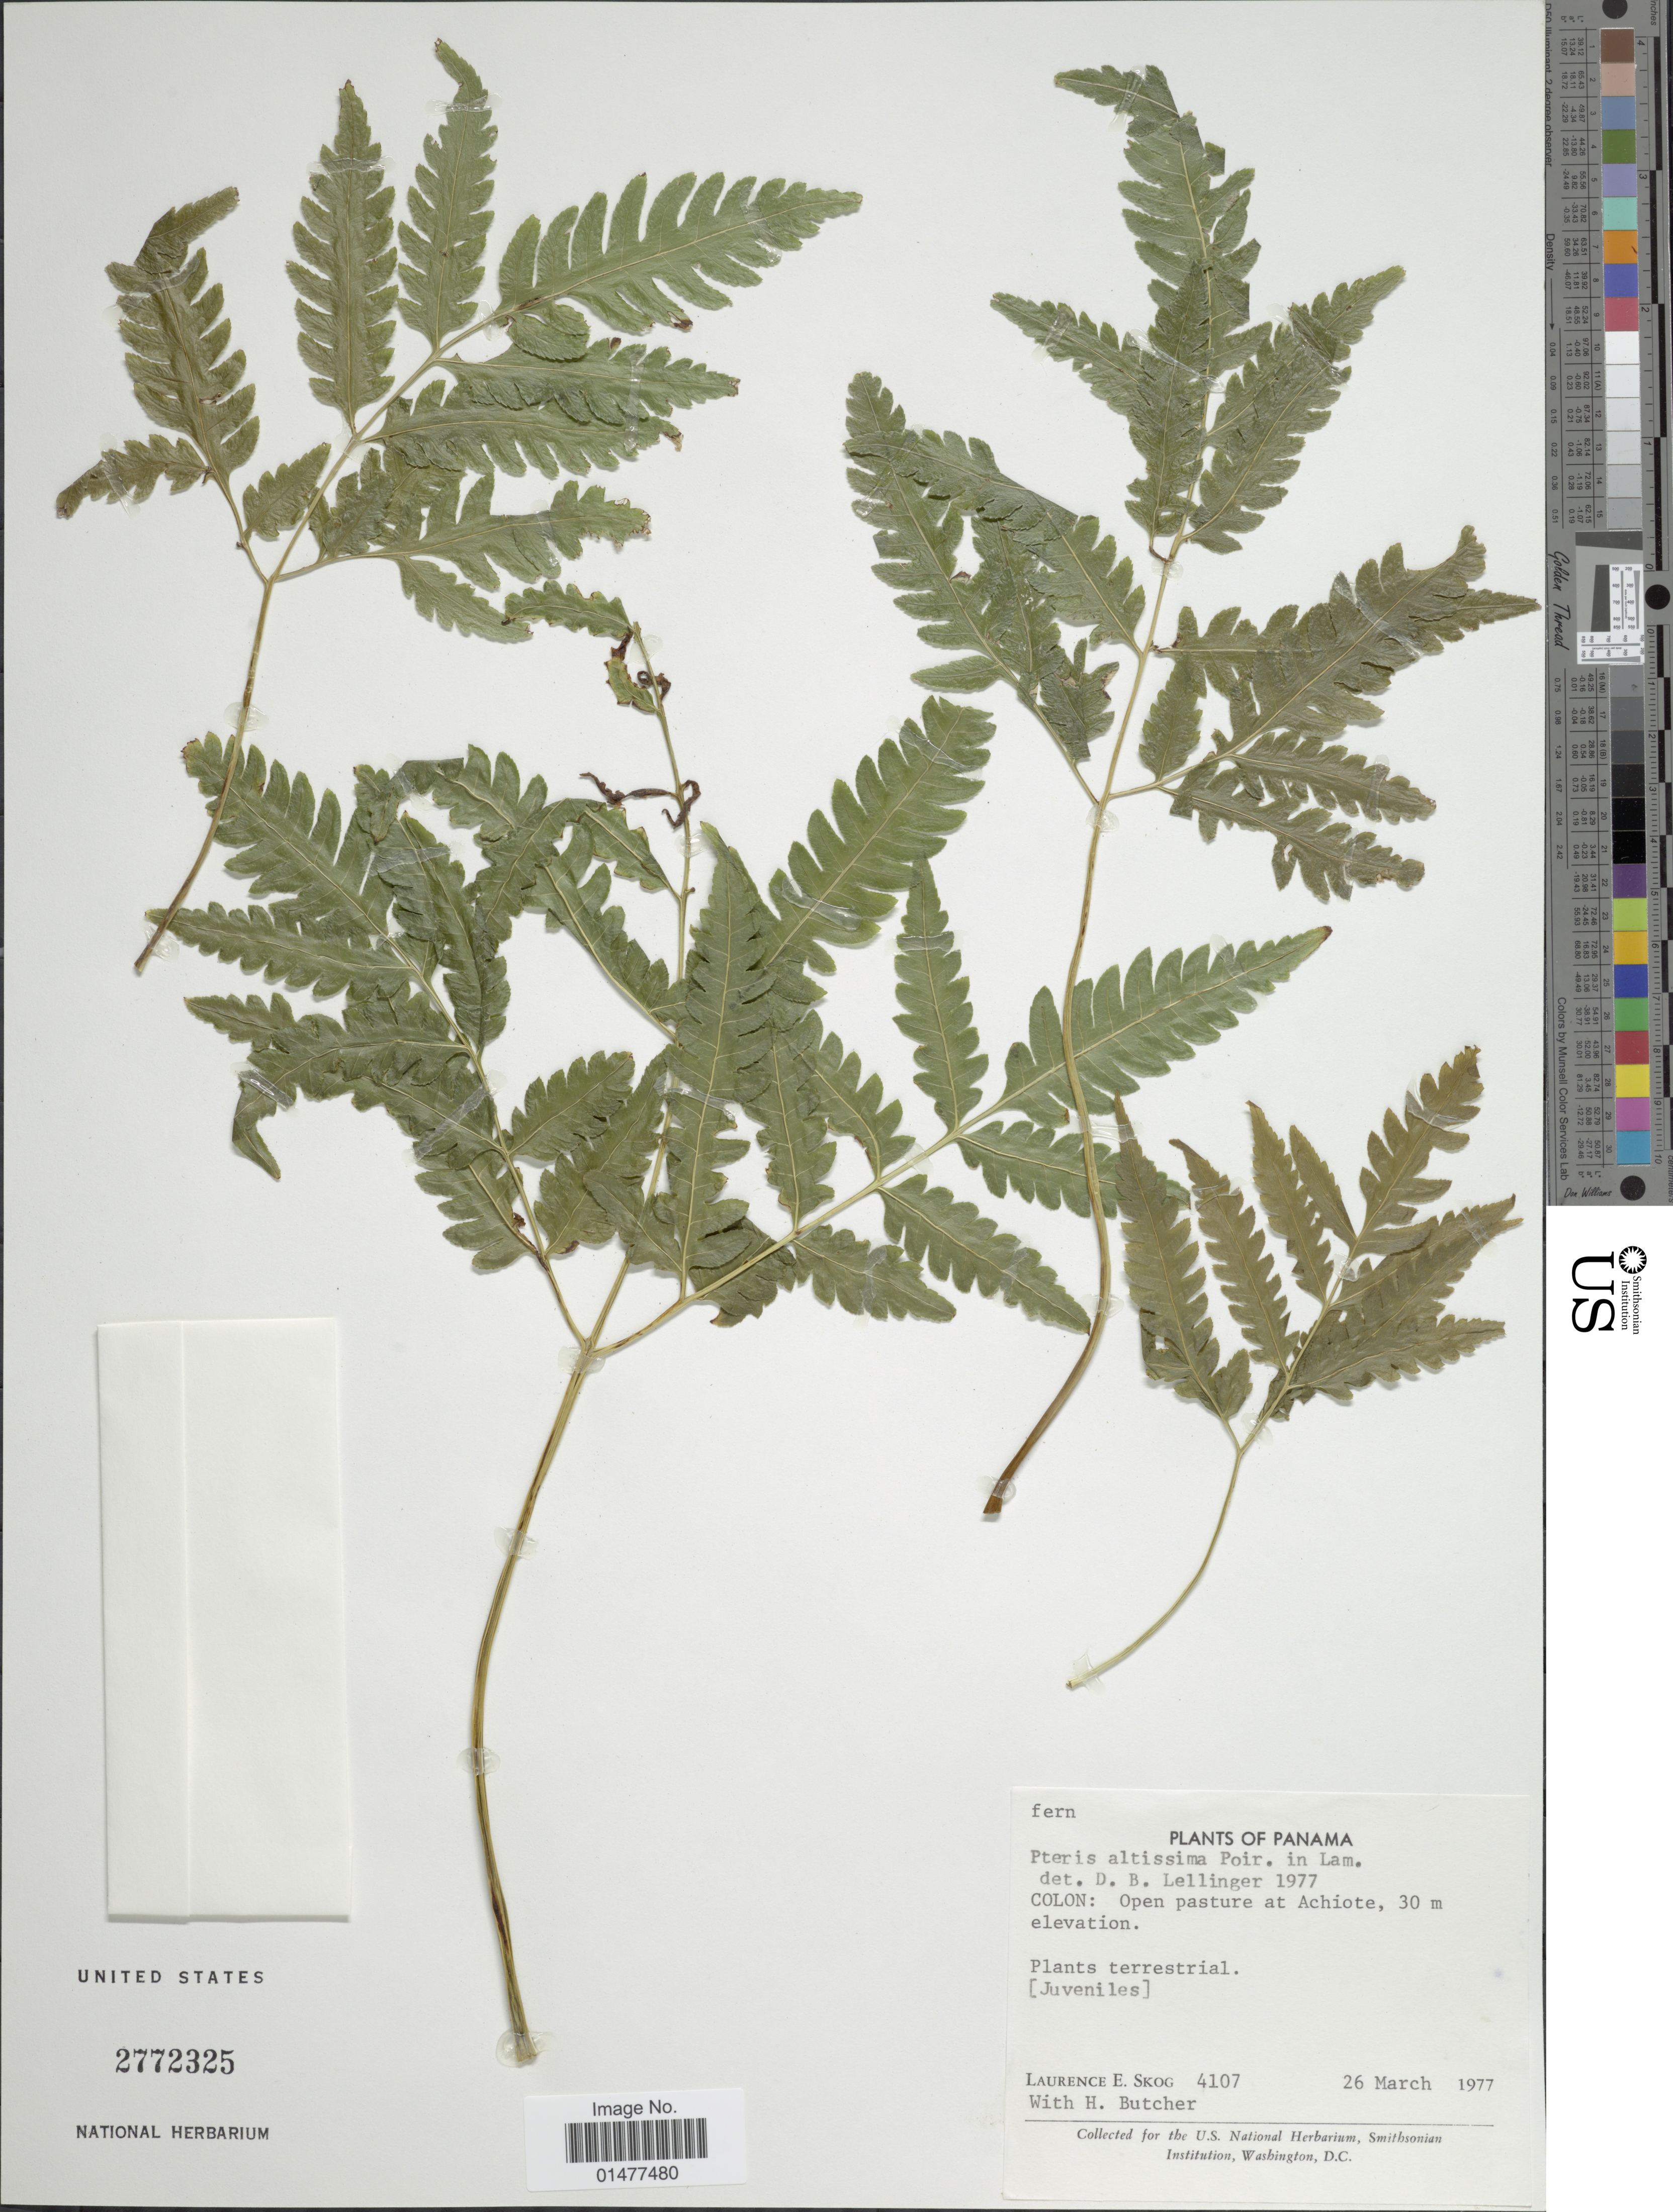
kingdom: Plantae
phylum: Tracheophyta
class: Polypodiopsida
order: Polypodiales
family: Pteridaceae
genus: Pteris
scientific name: Pteris altissima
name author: Poir.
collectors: L. E. Skog & H. Butcher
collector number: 4107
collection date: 1977-03-26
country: Panama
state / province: Colón / Panamá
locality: Open pasture at Achiote.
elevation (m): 30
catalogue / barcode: US 2772325